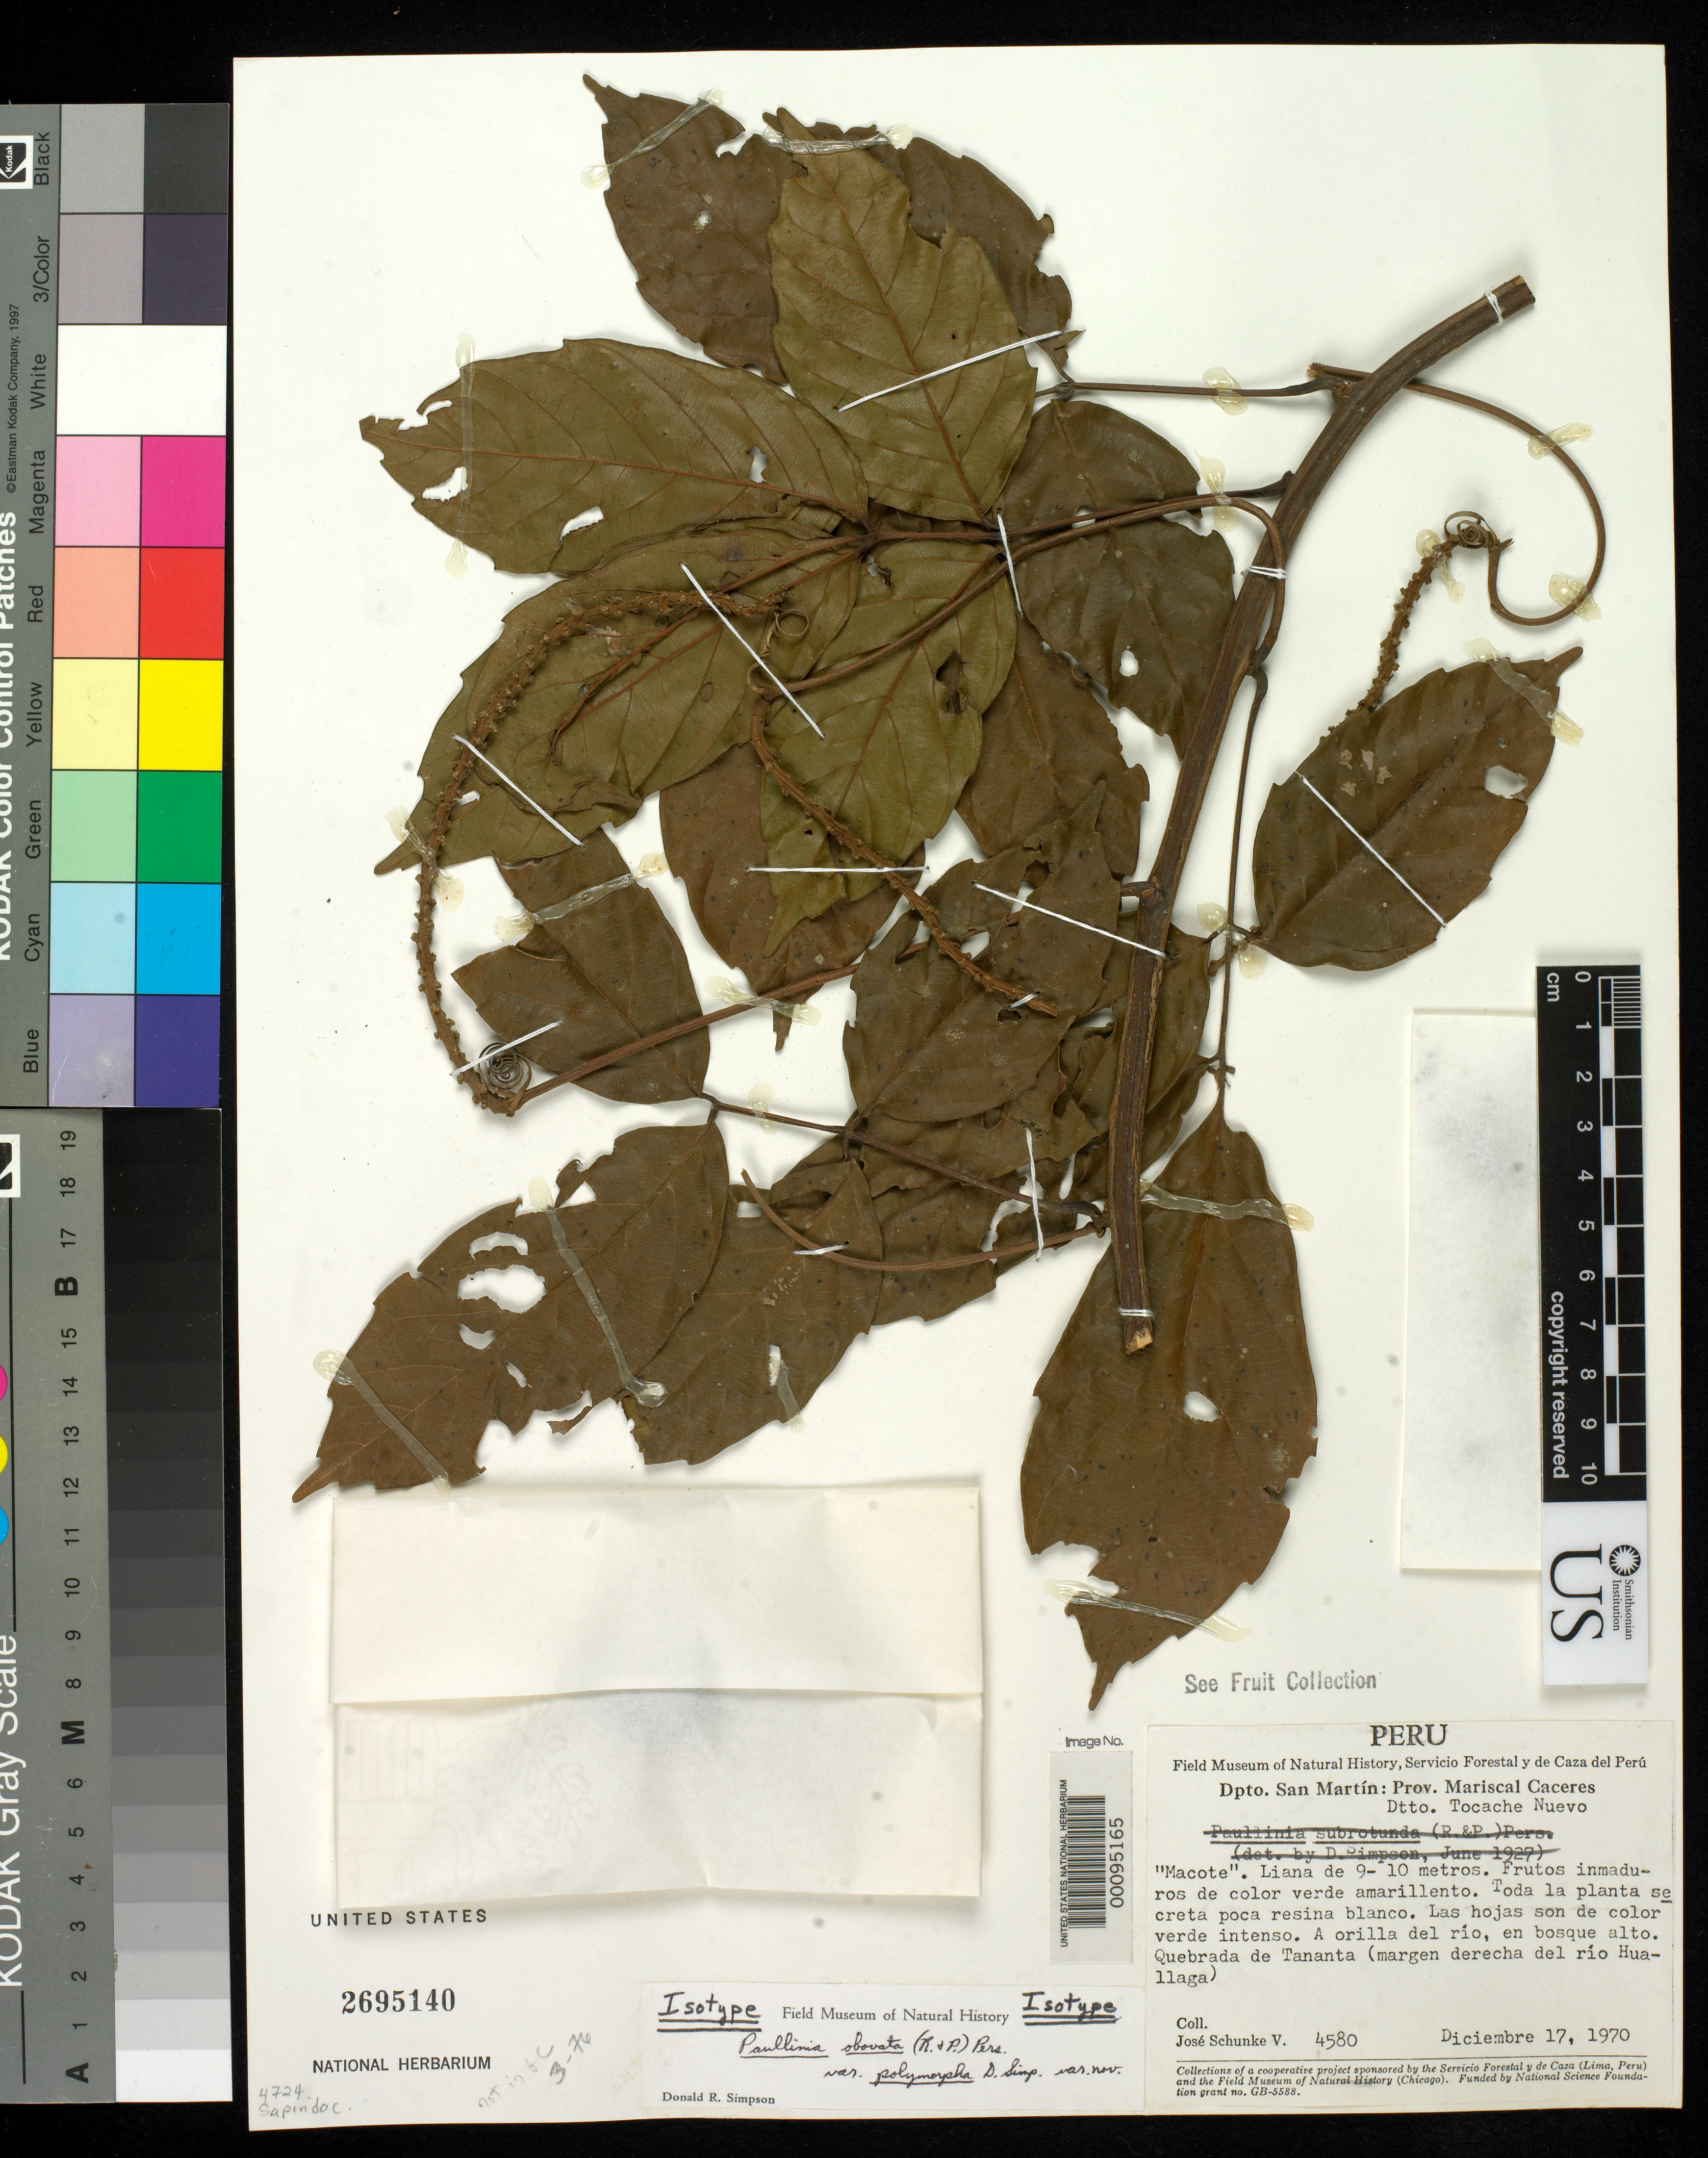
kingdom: Plantae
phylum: Tracheophyta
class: Magnoliopsida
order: Sapindales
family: Sapindaceae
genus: Paullinia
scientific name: Paullinia obovata var. polymorpha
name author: D.R. Simpson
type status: Isotype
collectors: J. Schunke Vigo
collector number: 4580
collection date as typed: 17 Dec 1970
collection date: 1970-12-17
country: Peru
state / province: San Martín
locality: Tocache Nuevo, Quebrada de Tananta.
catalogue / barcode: US 2695140